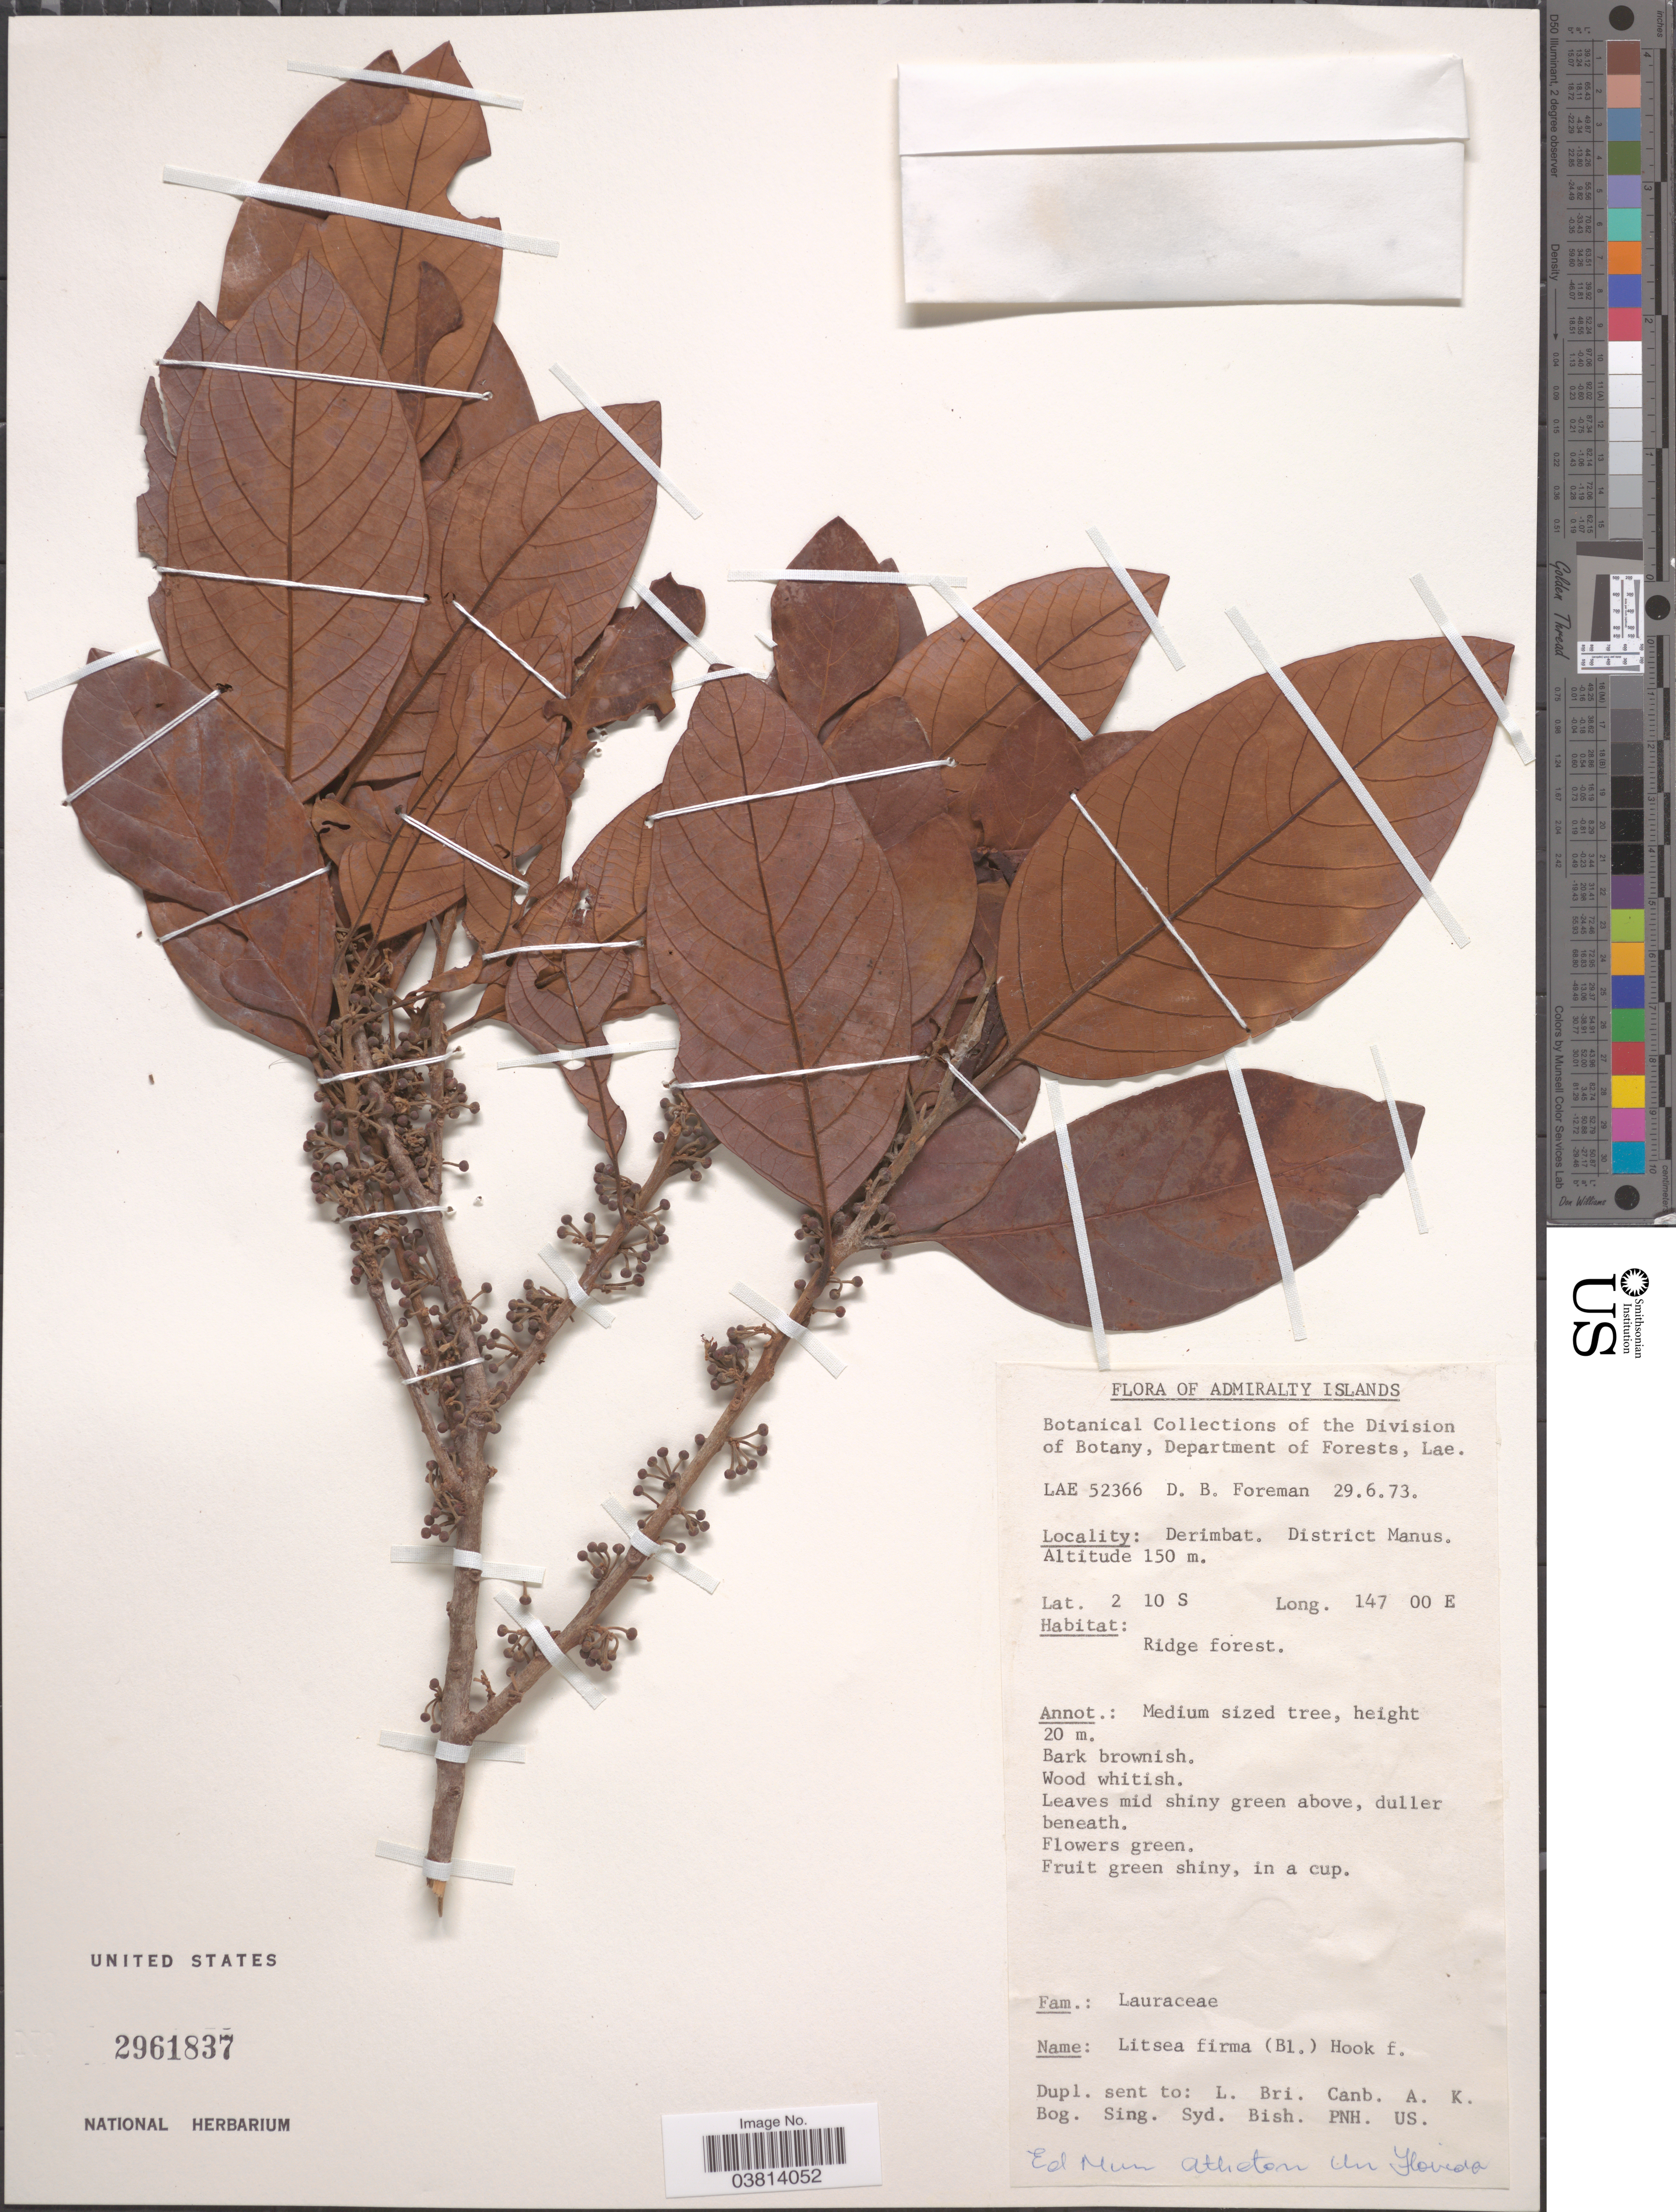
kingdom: Plantae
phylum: Tracheophyta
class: Magnoliopsida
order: Laurales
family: Lauraceae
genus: Litsea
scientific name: Litsea firma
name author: (Blume) Hook. f.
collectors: D. Foreman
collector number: LAE52366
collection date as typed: Transcribed d/m/y: 29/6/73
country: Papua New Guinea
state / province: Manus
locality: Admiralty Islands. Derimbat. District Manus.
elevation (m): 150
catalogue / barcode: US 2961837